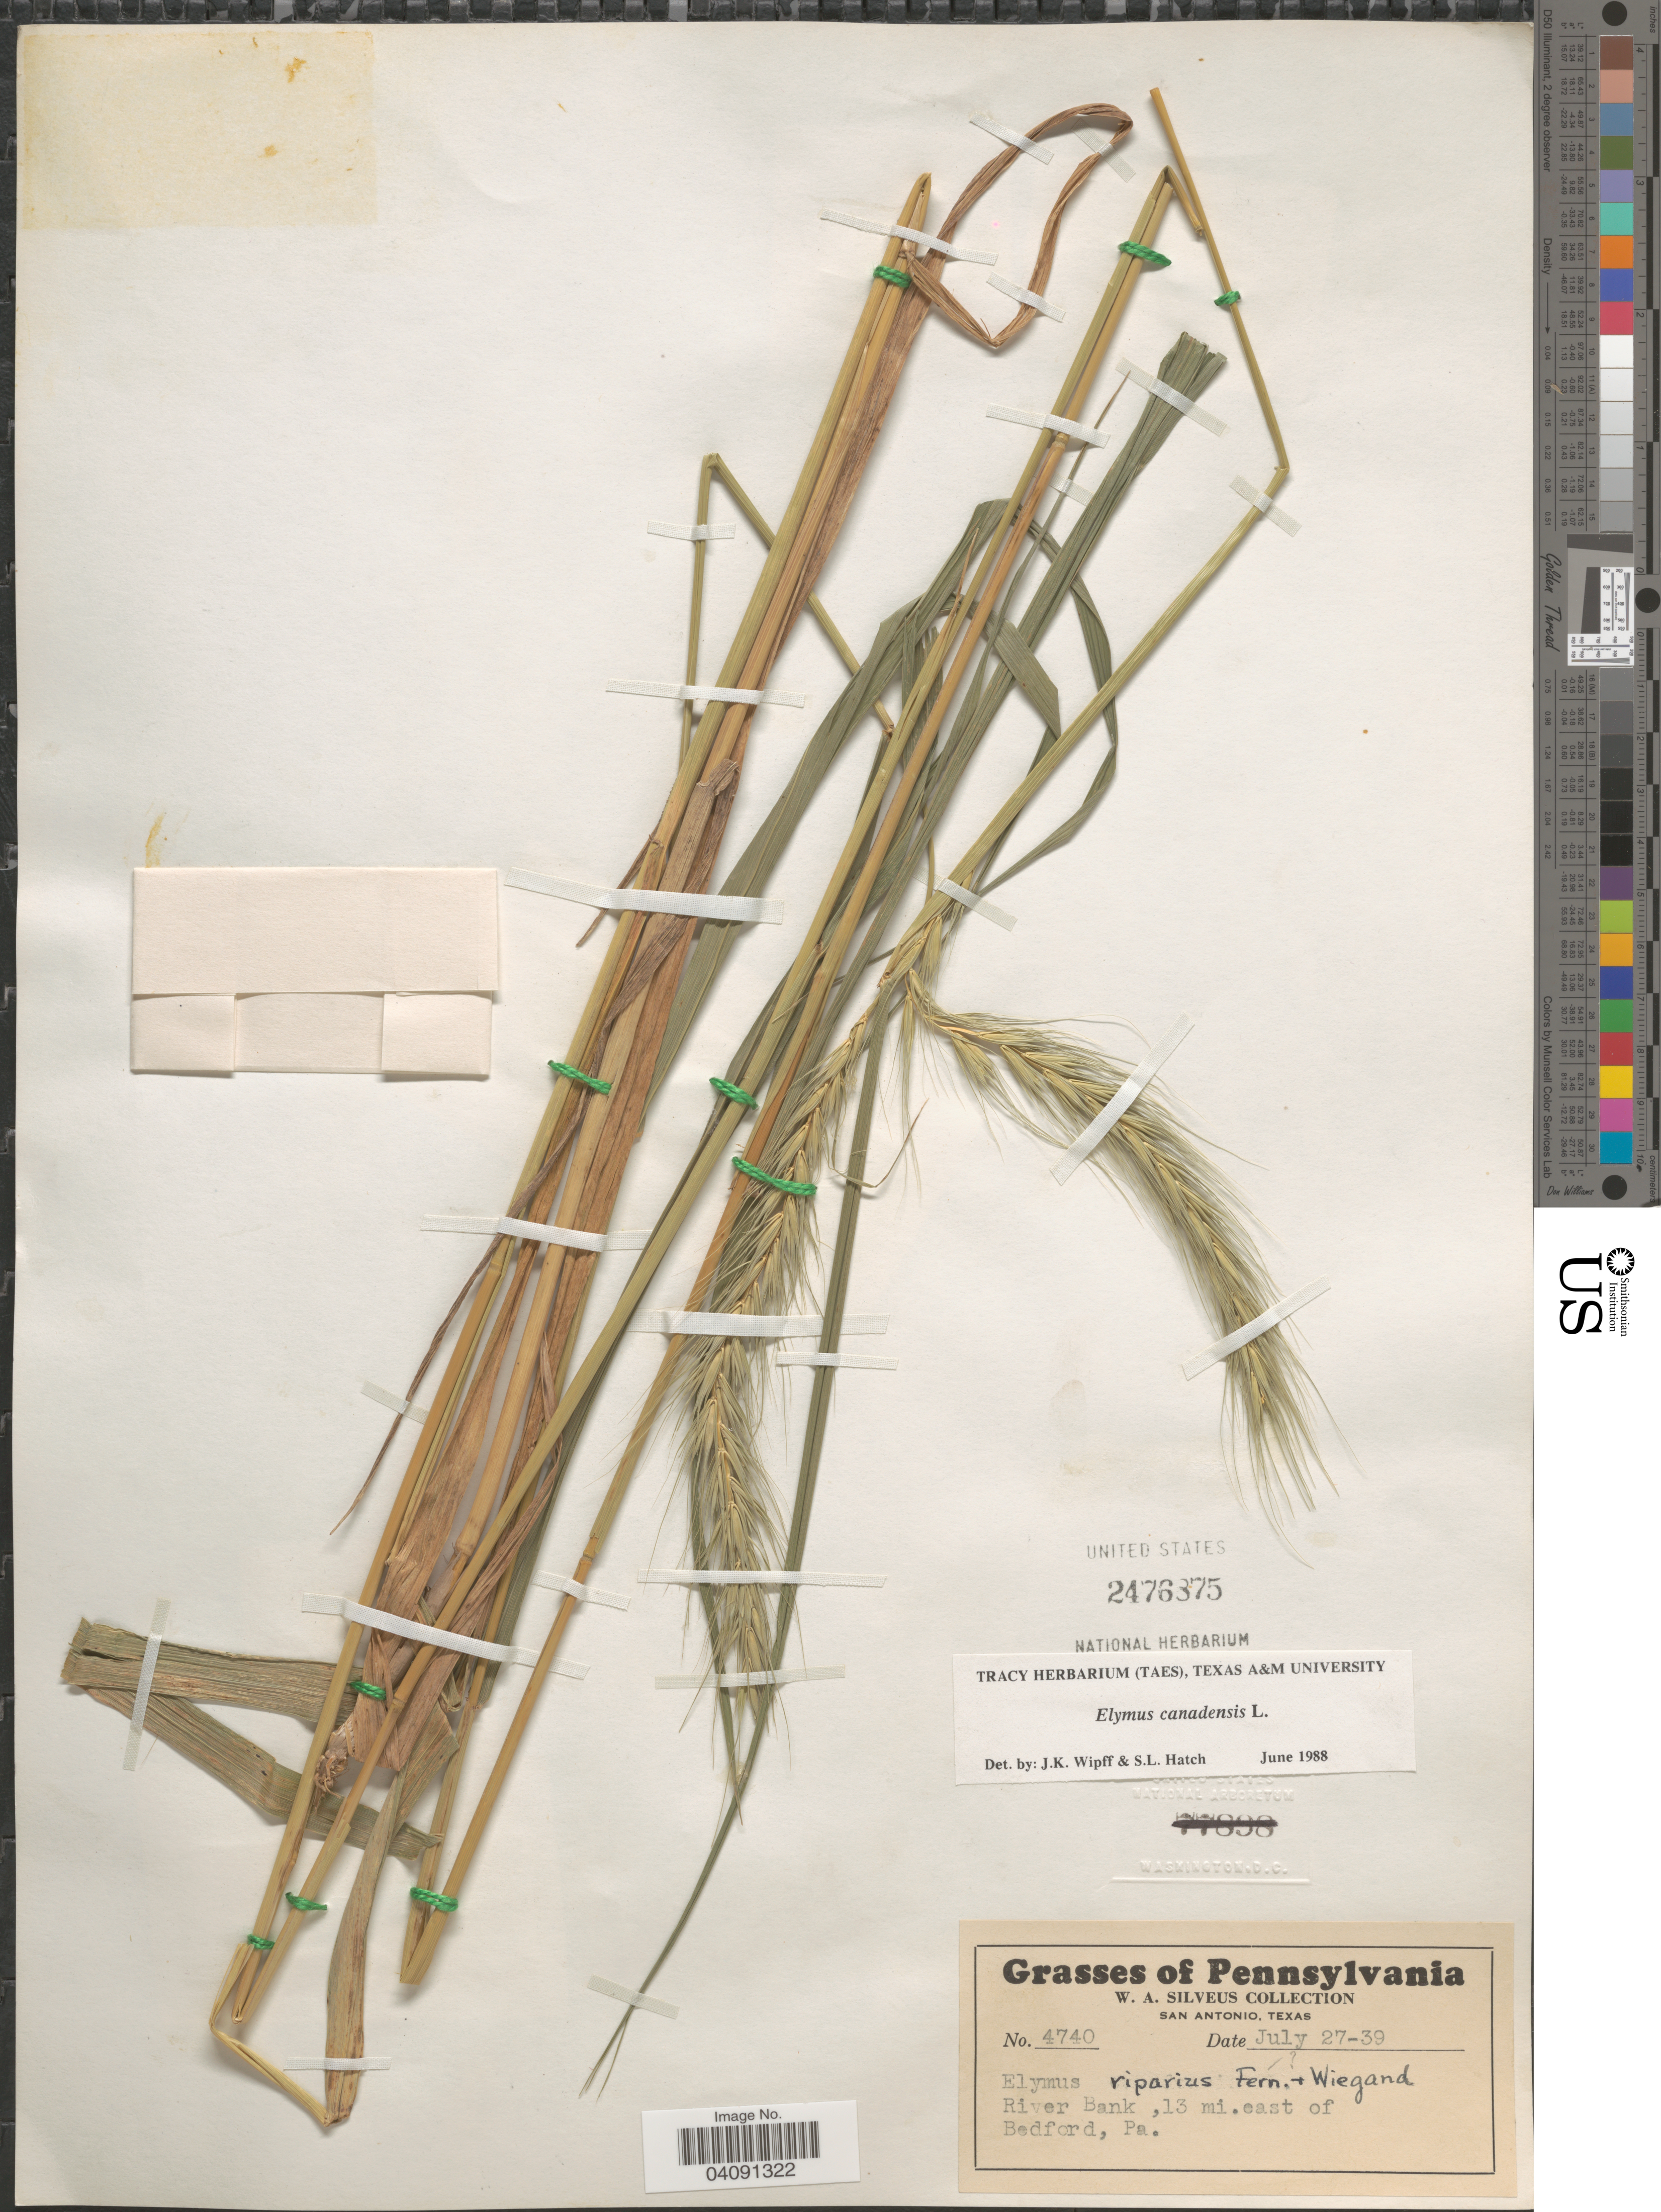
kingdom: Plantae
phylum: Tracheophyta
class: Liliopsida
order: Poales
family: Poaceae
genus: Elymus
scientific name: Elymus canadensis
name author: L.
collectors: W. Silveus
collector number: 4740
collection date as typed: Transcribed d/m/y: 27/7/39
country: United States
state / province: Pennsylvania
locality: River bank, 13 mi. east of Bedford.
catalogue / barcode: US 2476875